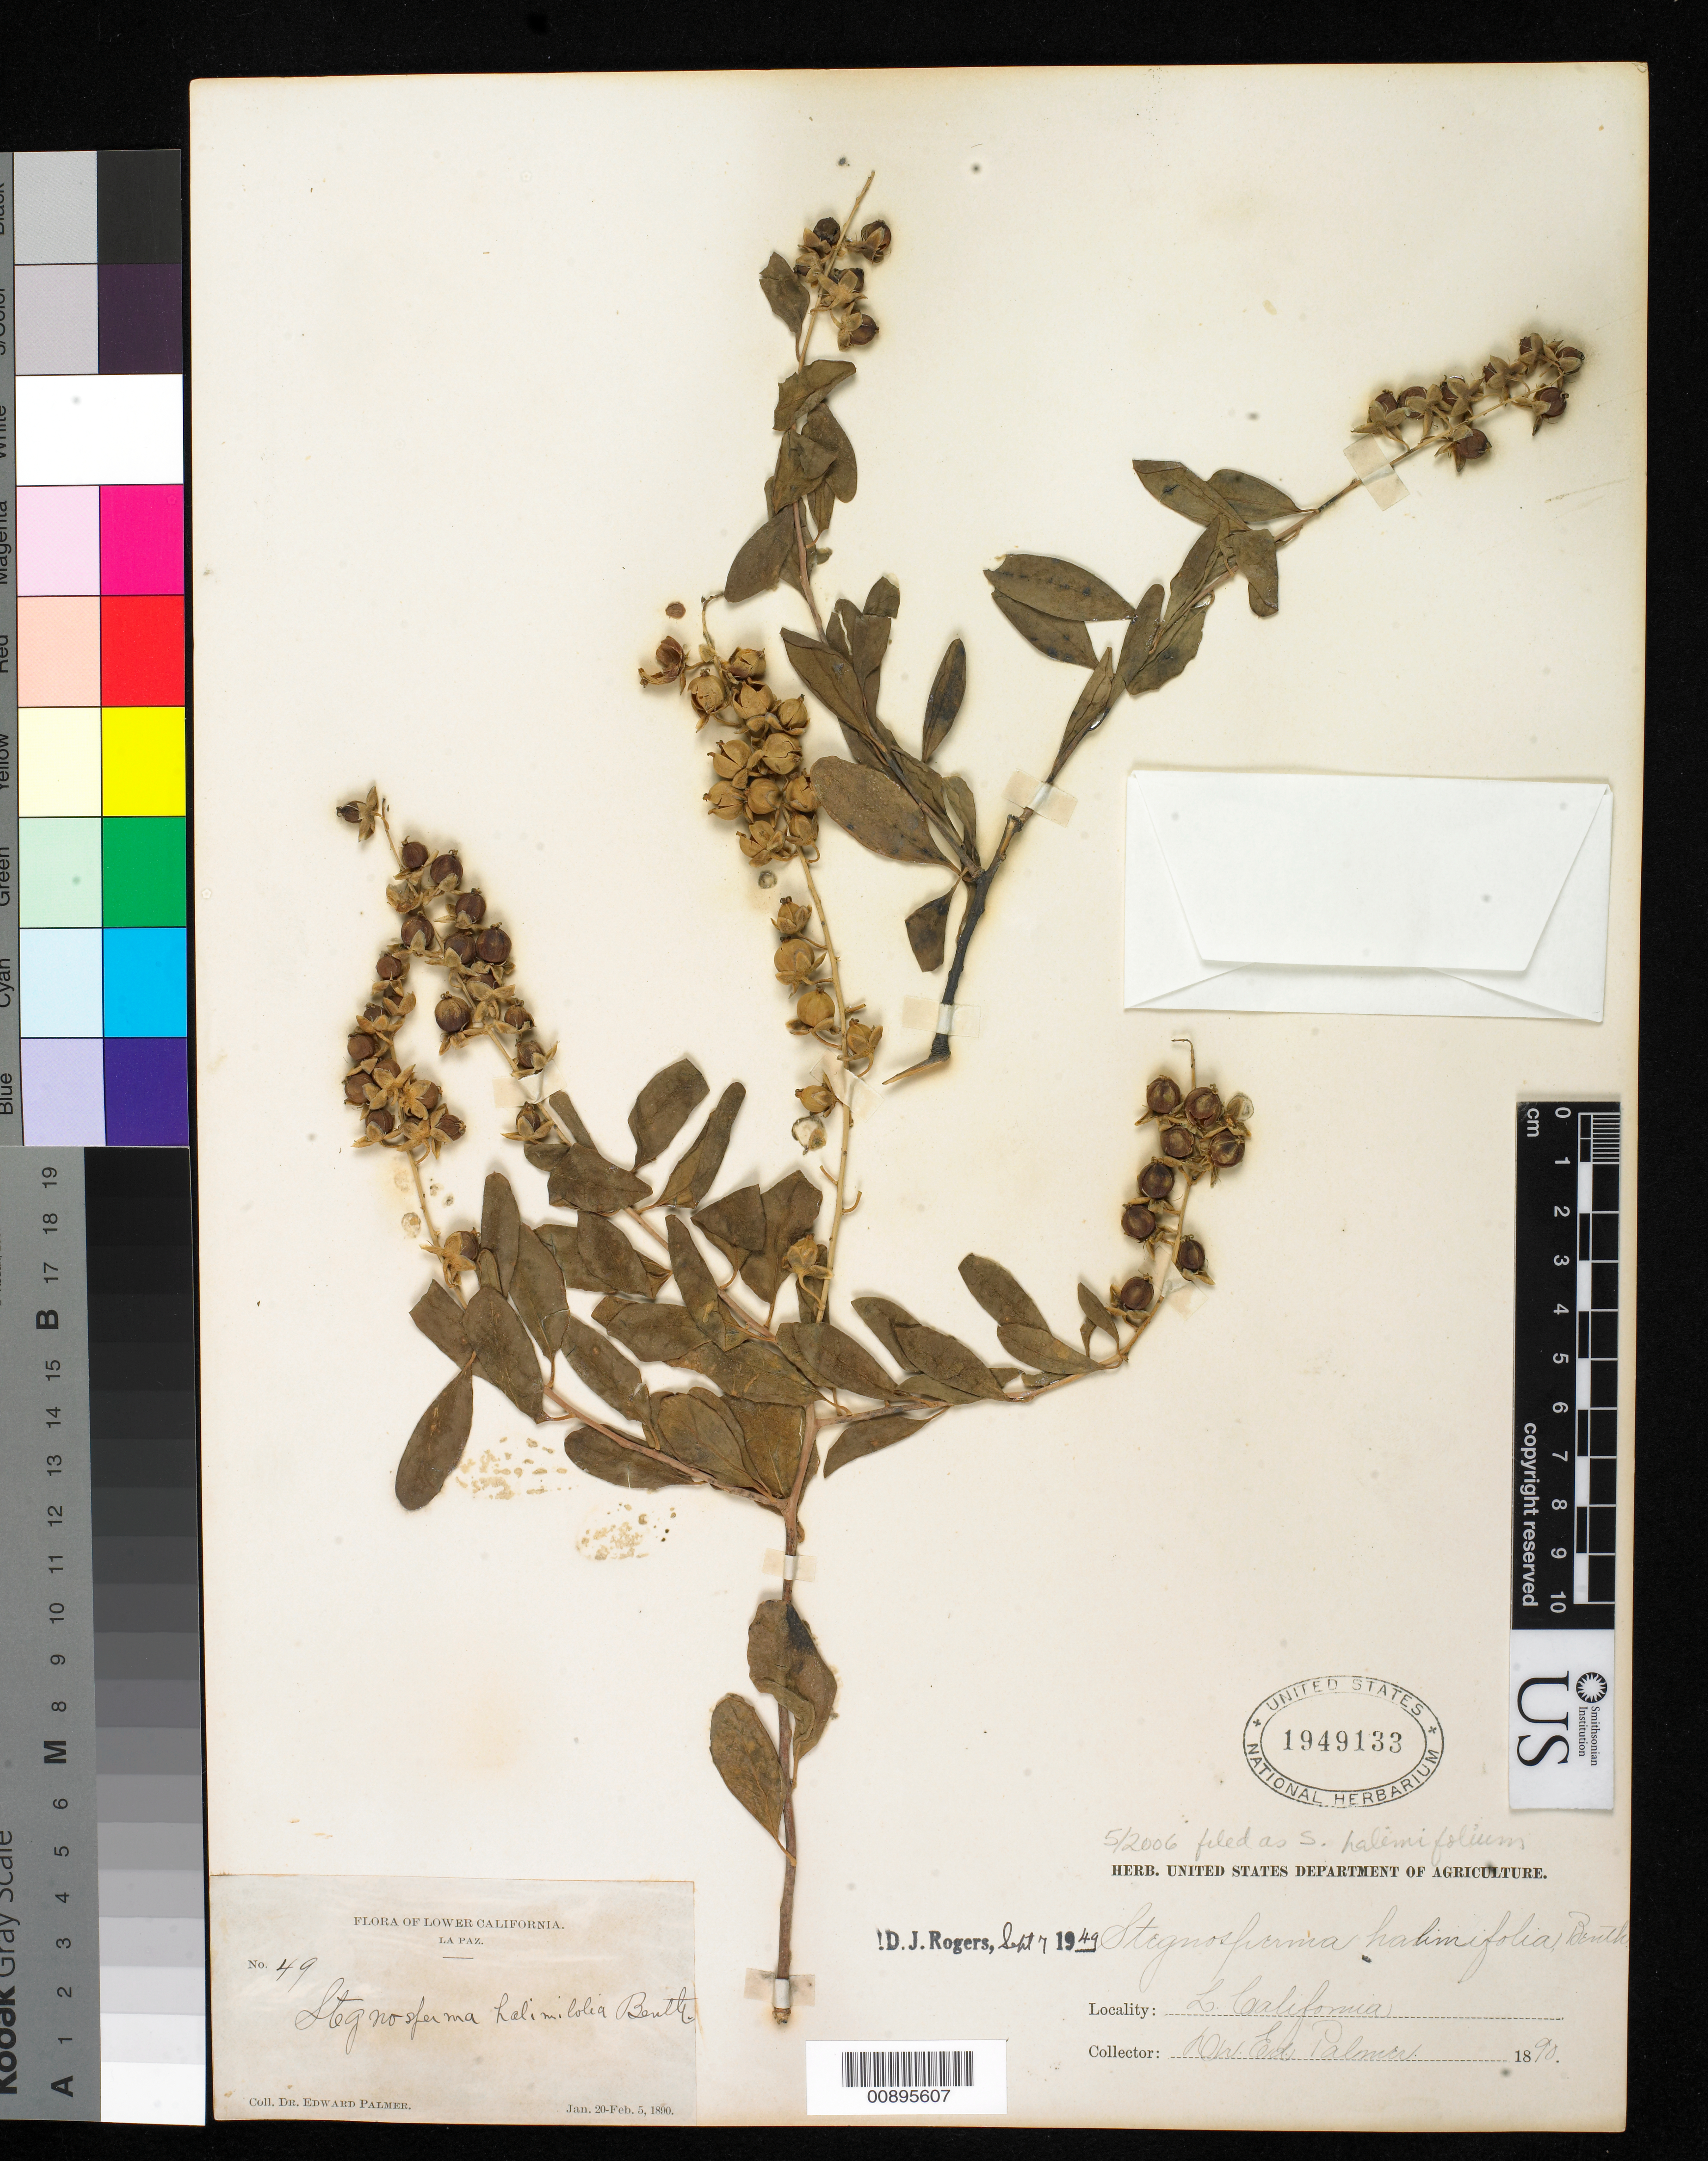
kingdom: Plantae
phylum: Tracheophyta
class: Magnoliopsida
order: Caryophyllales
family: Stegnospermataceae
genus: Stegnosperma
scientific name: Stegnosperma halimifolium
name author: Benth.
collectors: E. Palmer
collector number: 49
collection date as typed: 20 Jan 1890 to 05 Feb 1890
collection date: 1890-01-20/1890-02-05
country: Mexico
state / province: Baja California Sur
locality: La Paz, Baja California Sur.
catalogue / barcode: US 1949133